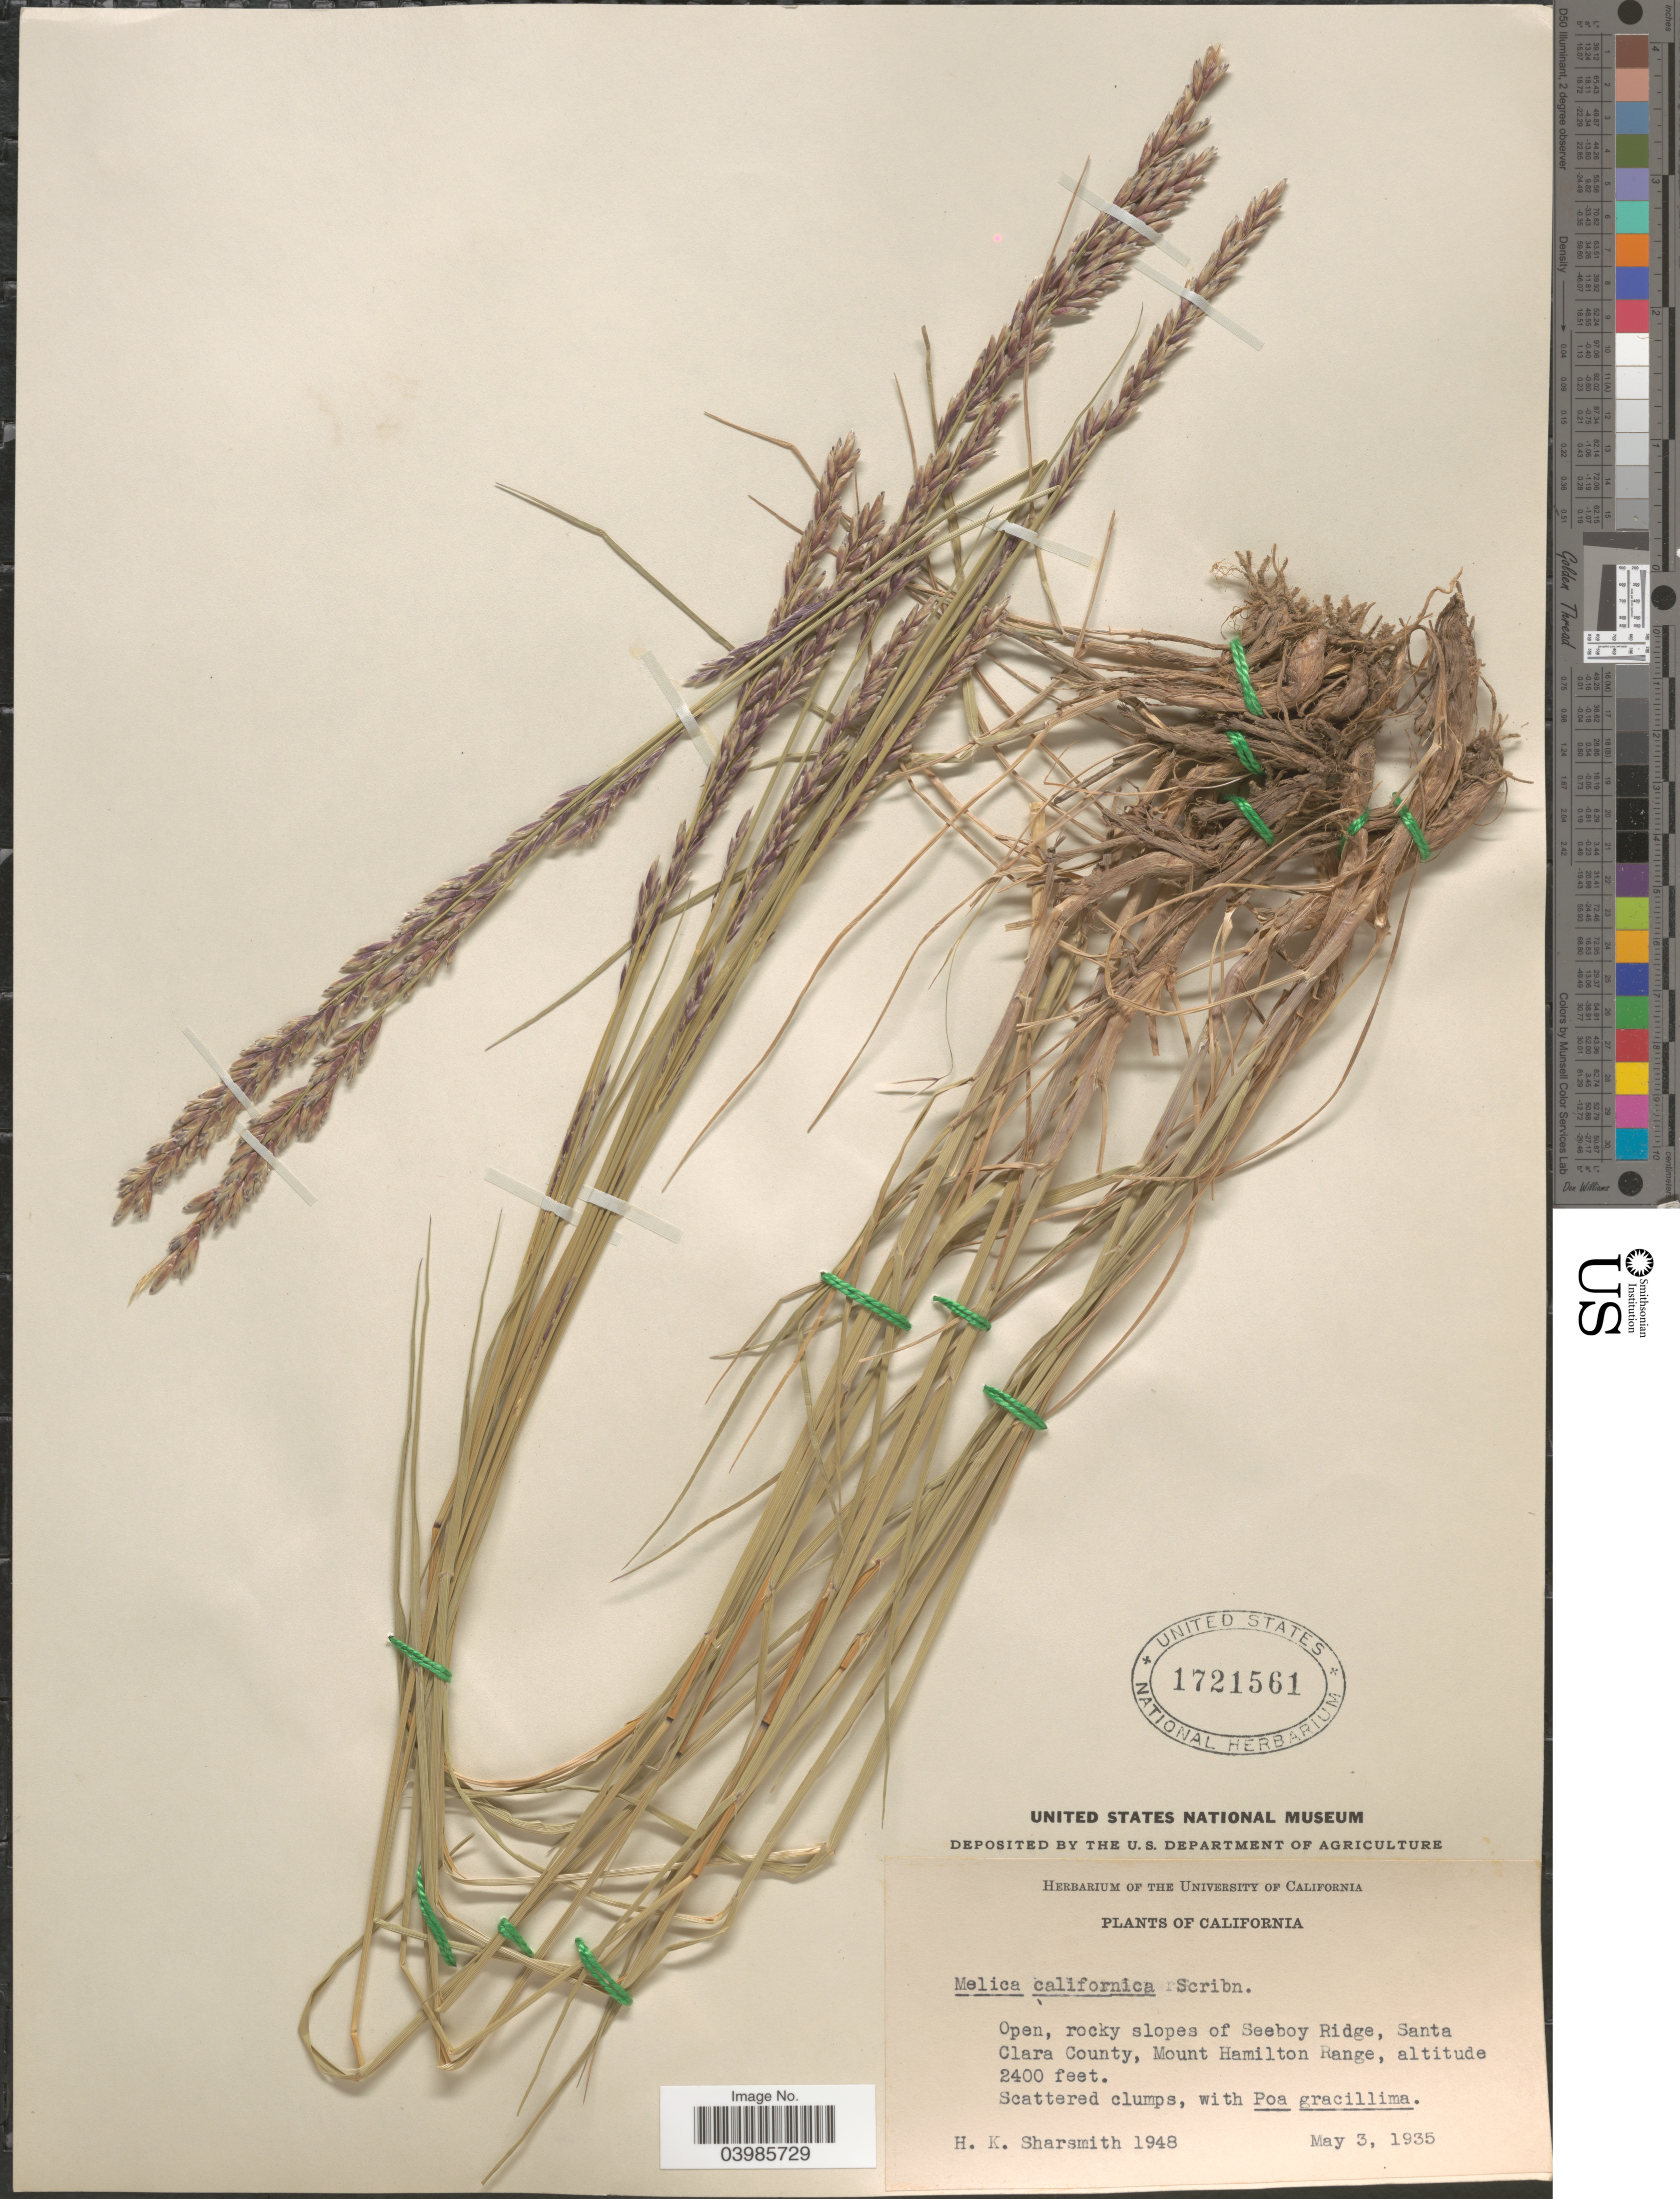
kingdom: Plantae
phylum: Tracheophyta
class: Liliopsida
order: Poales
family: Poaceae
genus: Melica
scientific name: Melica californica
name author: Scribn.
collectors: H. Sharsmith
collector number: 1948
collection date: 1935-05-03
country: United States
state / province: California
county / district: Santa Clara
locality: Open, rocky slopes of Seeboy Ridge, Santa Clara County, Mount Hamilton Range.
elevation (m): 732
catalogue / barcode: US 1721561